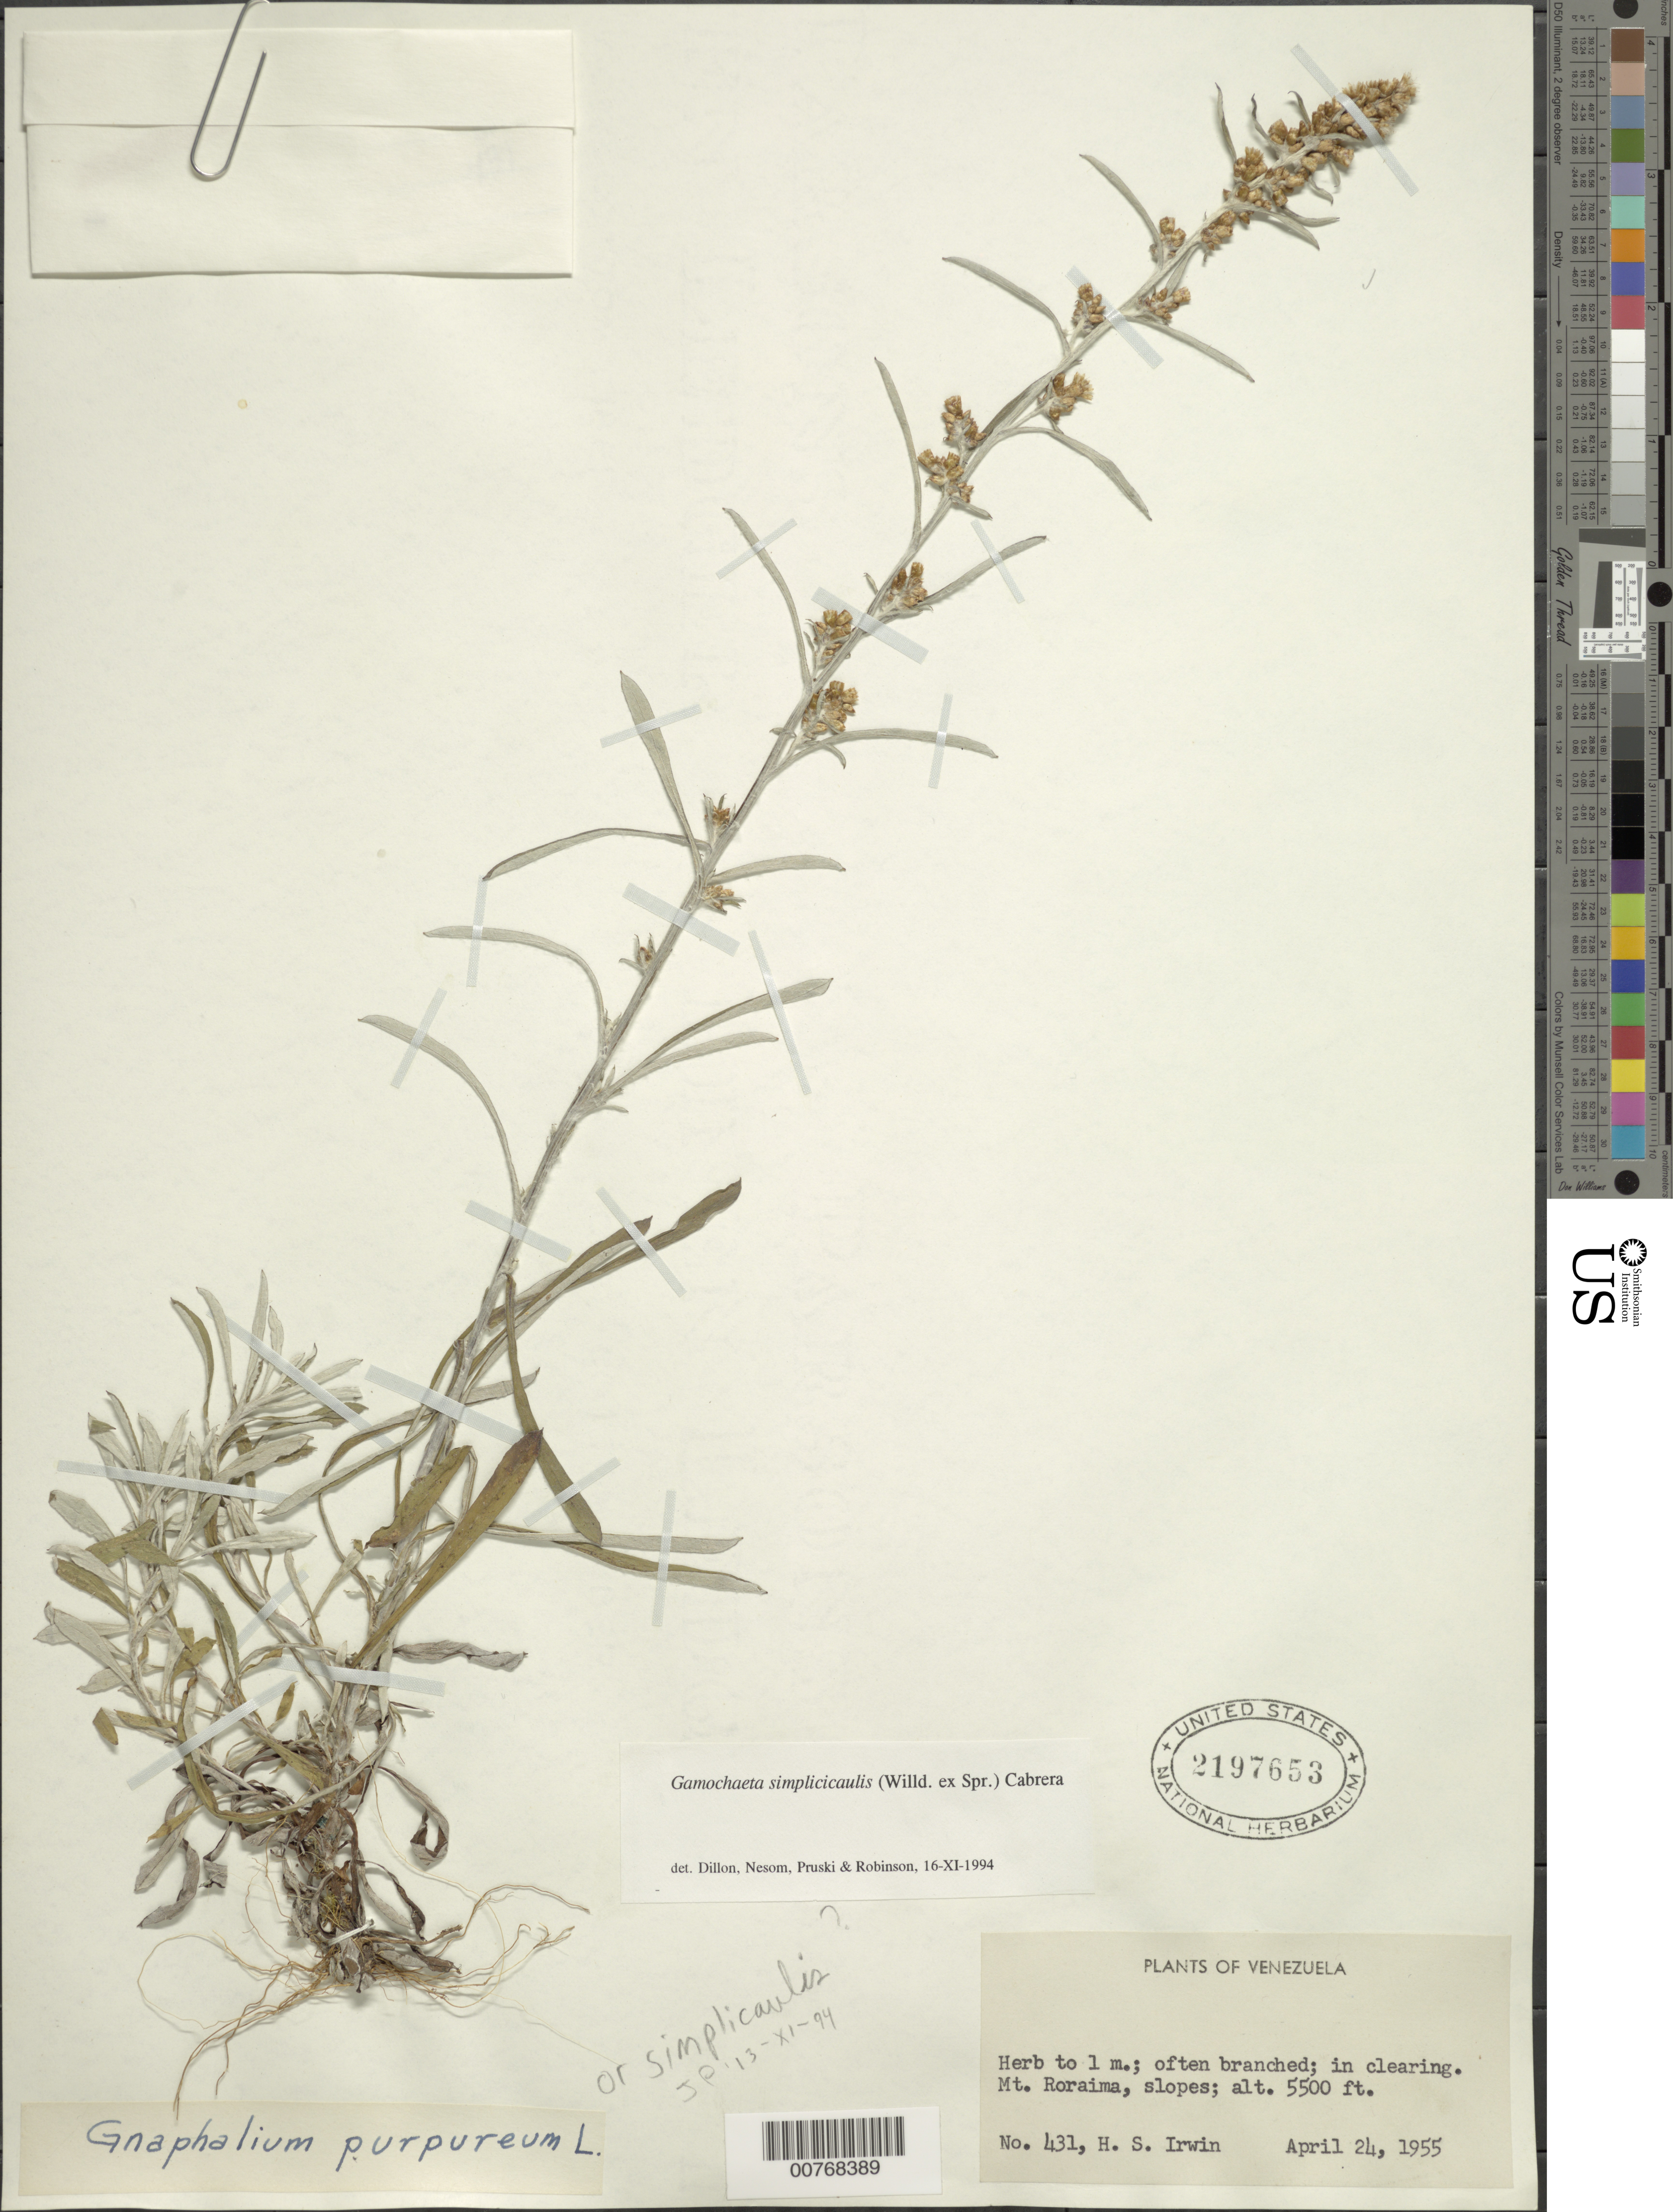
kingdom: Plantae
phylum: Tracheophyta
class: Magnoliopsida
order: Asterales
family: Asteraceae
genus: Gamochaeta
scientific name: Gamochaeta americana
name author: (Mill.) Wedd.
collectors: H. Irwin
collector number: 431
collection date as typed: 24-Apr-55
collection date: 1955-04-24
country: Venezuela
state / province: Bolívar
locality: Mt. Roraima, slopes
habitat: Clearing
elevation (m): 1829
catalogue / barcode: US 2197653